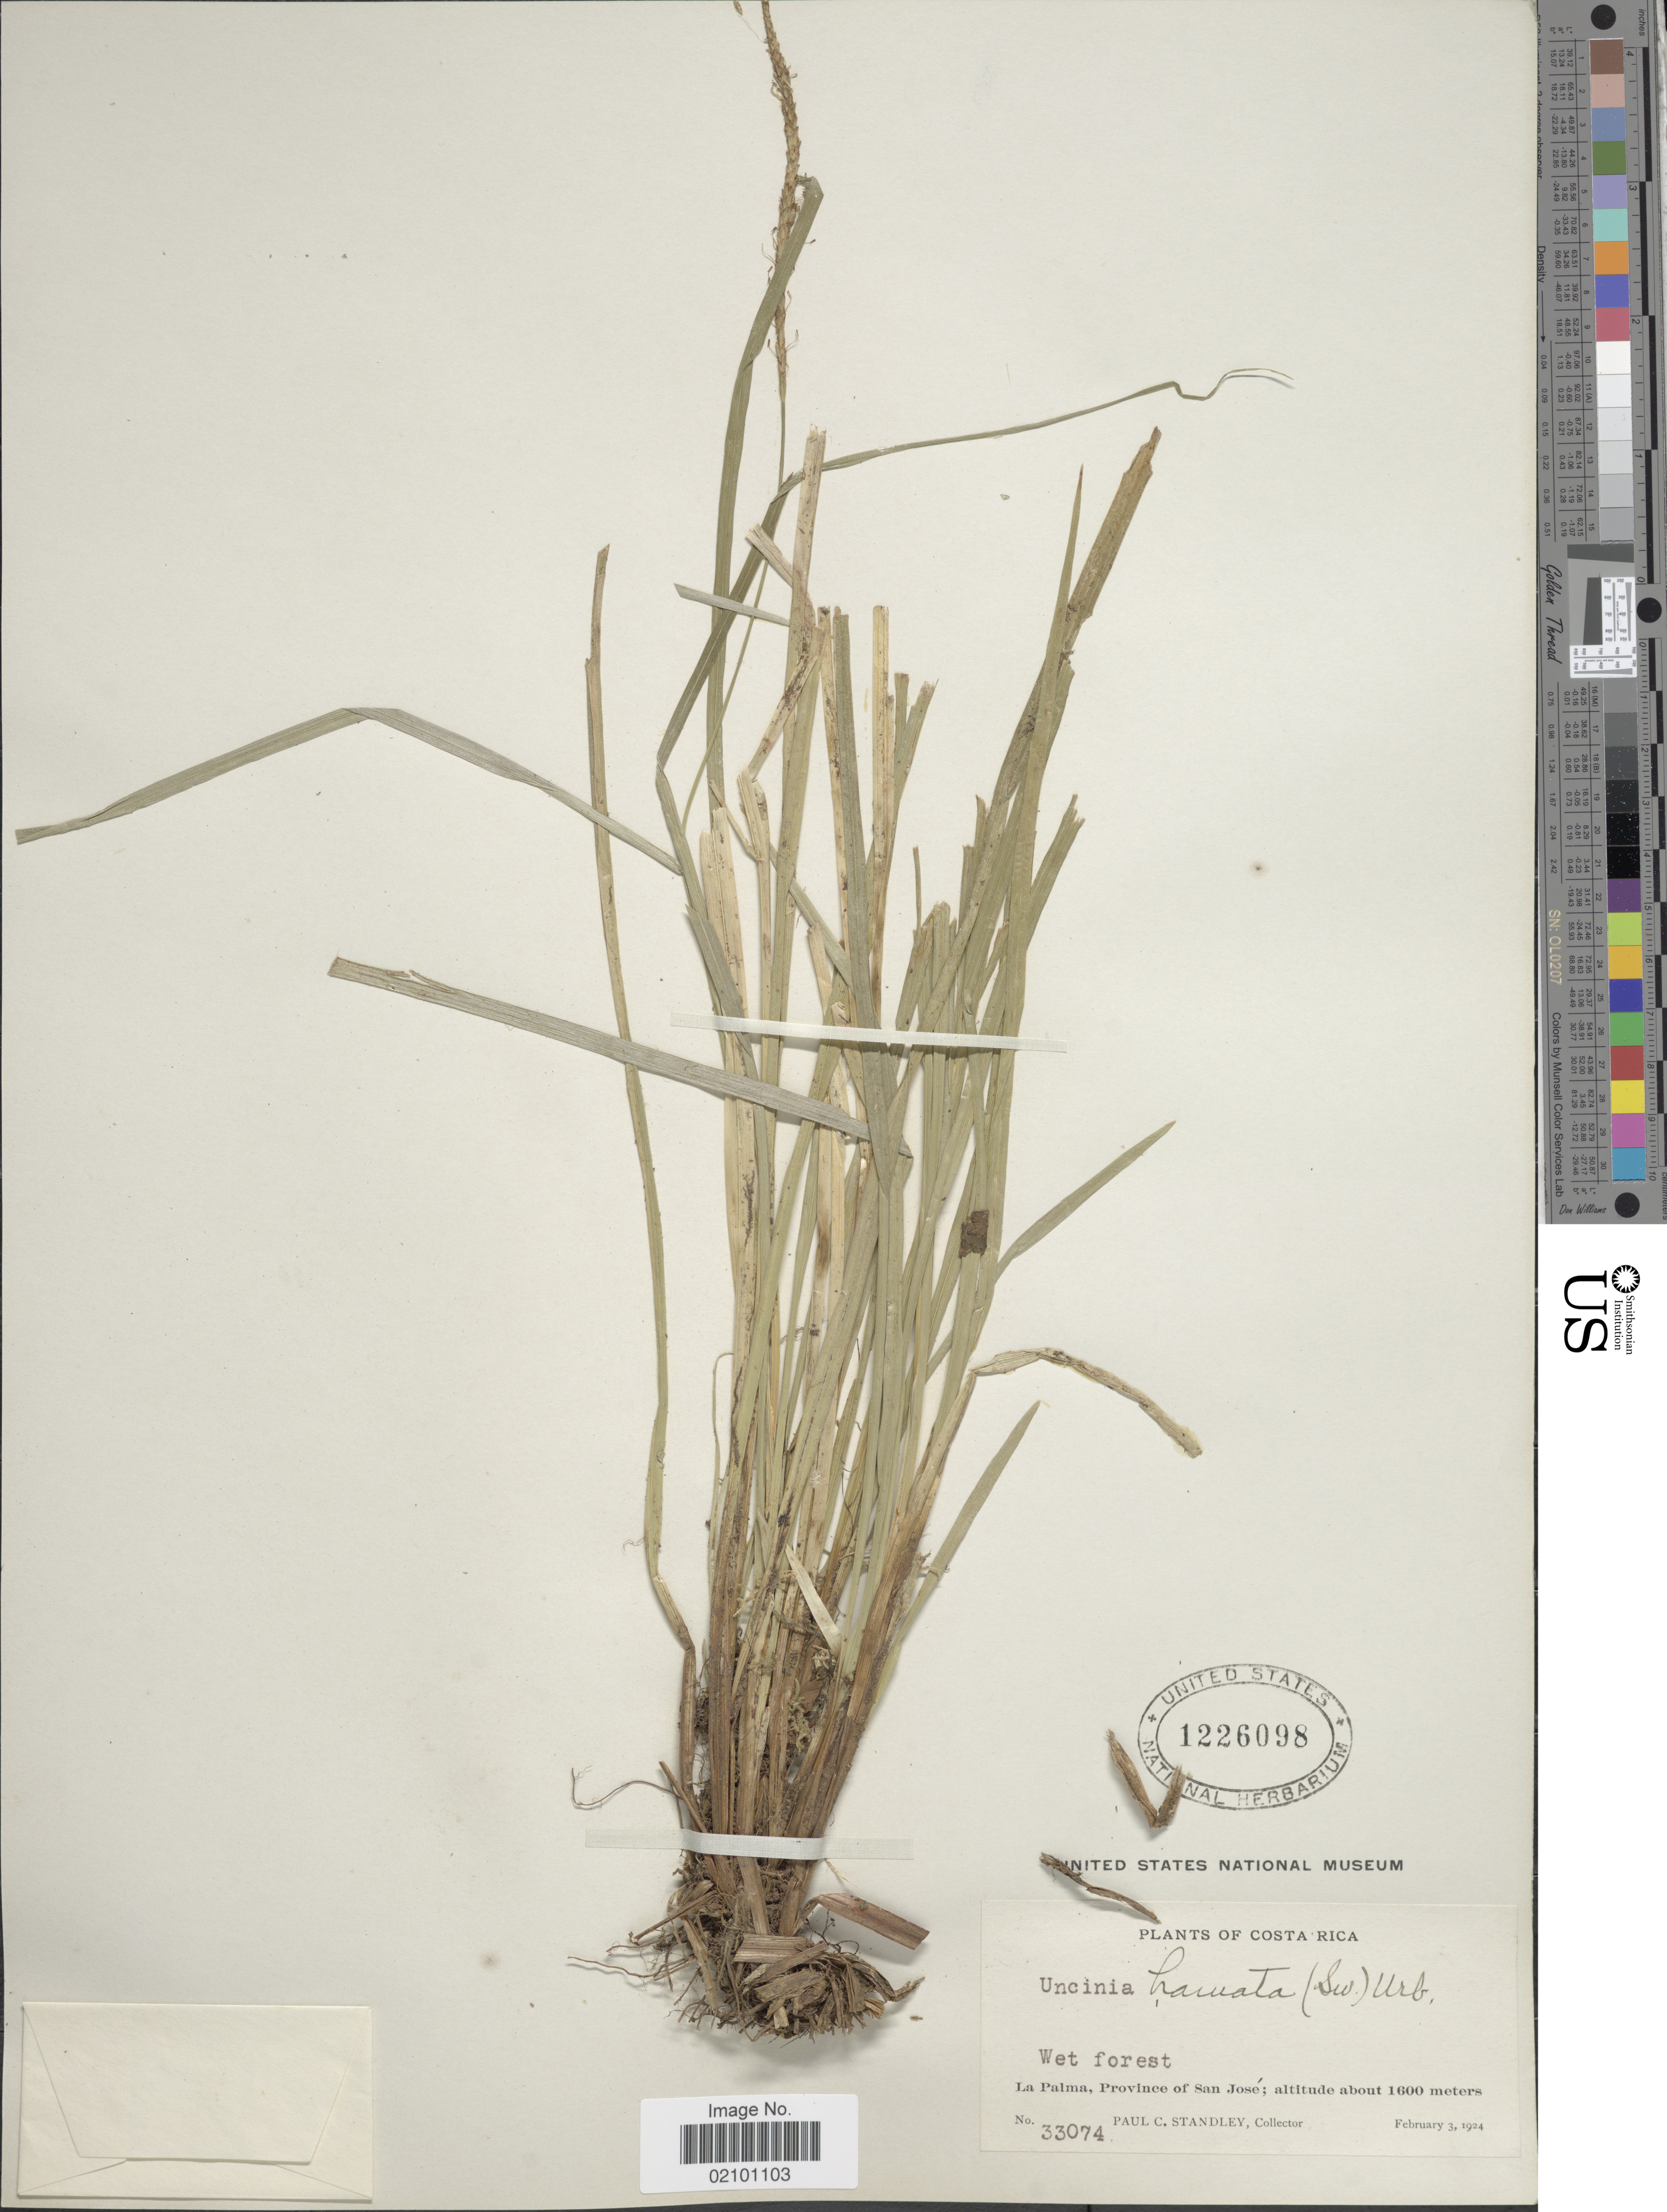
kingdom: Plantae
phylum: Tracheophyta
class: Liliopsida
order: Poales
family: Cyperaceae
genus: Carex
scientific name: Carex hamata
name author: Sw.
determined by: Strong, M. T., (US), Smithsonian Institution - National Museum of Natural History (UNITED STATES)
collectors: P. C. Standley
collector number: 33074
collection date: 1924-02-03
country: Costa Rica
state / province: San José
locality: La Palma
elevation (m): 1600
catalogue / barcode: US 1226098